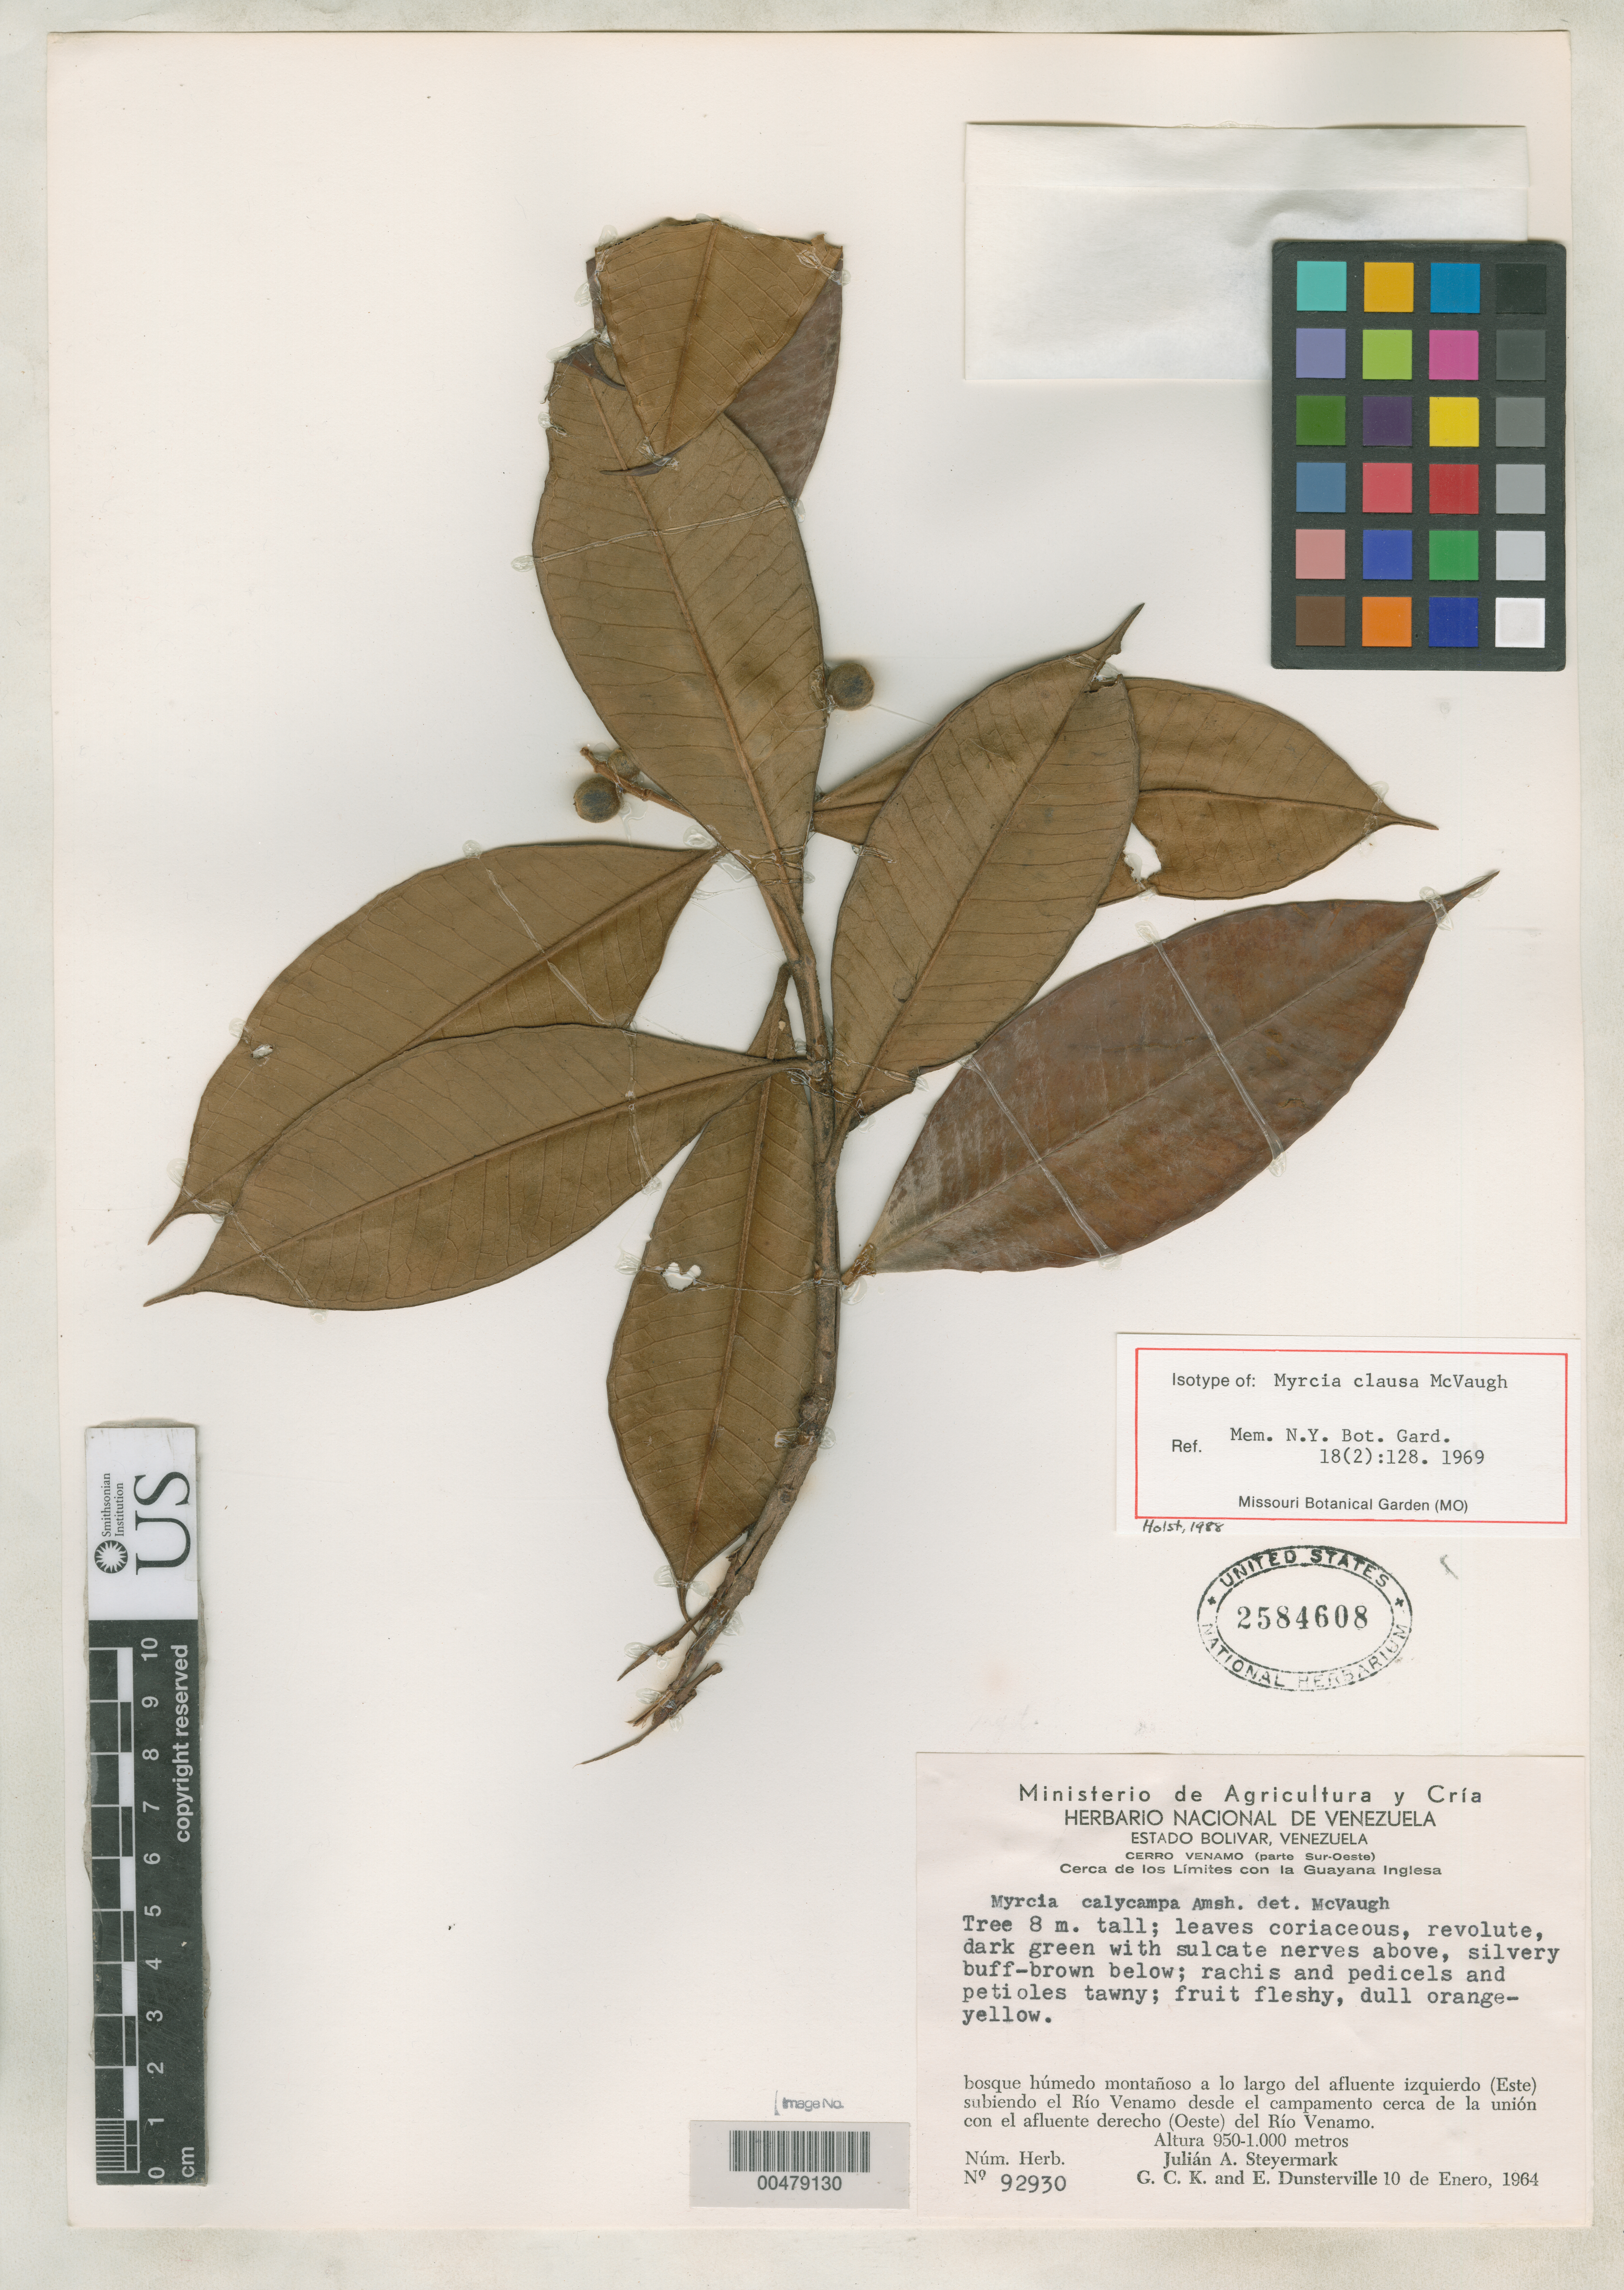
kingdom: Plantae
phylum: Tracheophyta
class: Magnoliopsida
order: Myrtales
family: Myrtaceae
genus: Myrcia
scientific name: Myrcia clausa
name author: McVaugh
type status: Isotype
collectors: J. Steyermark, G. C. K. Dunsterville & E. Dunsterville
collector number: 92930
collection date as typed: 10 Jan 1964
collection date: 1964-01-10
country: Venezuela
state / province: Bolivar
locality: Izquierdo (E) subiendo el Rio Venamo desde el campamento cerca de la union con el afluente derecho (o) del Rio Venamo.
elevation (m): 950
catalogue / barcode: US 2584608